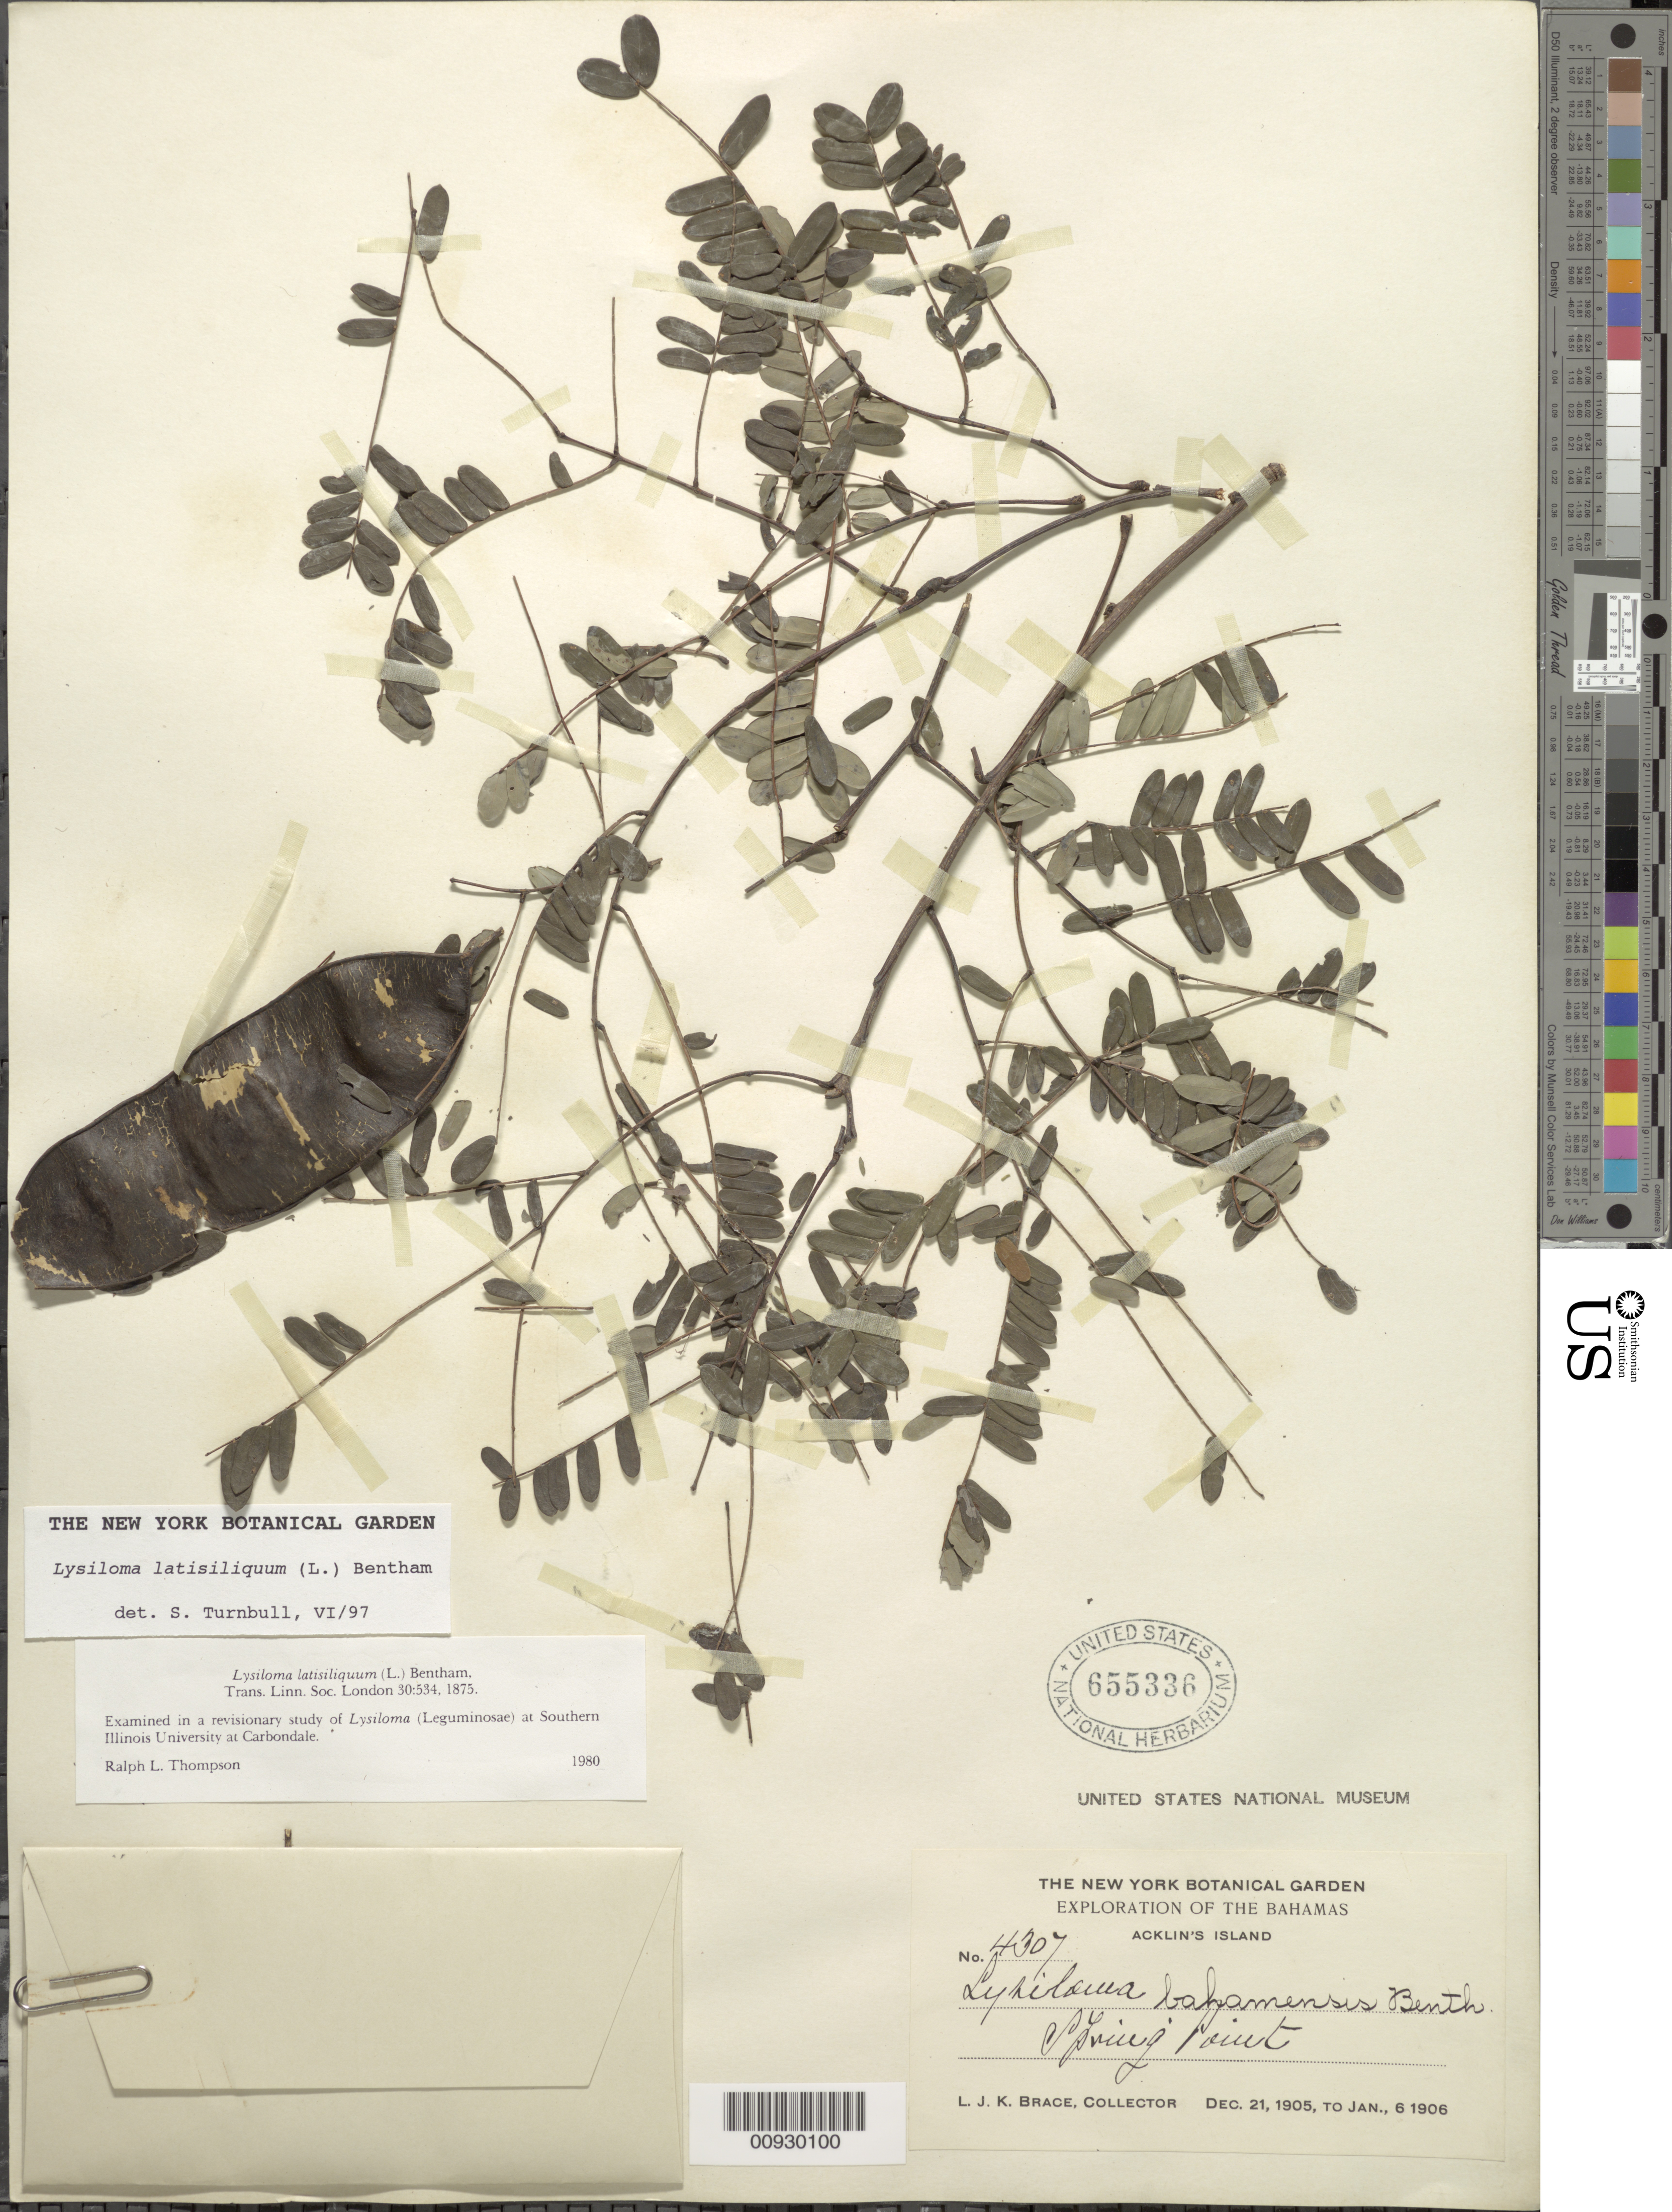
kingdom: Plantae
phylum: Tracheophyta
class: Magnoliopsida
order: Fabales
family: Fabaceae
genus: Lysiloma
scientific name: Lysiloma latisiliquum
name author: (L.) Benth.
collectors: L. J. K. Brace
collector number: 4307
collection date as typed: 21 Dec 1906 to 06 Jan 1906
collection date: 1906-01-06/1906-12-21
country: Bahamas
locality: Acklin's Island; Spring Point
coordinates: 0 N, 0 E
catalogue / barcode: US 655336